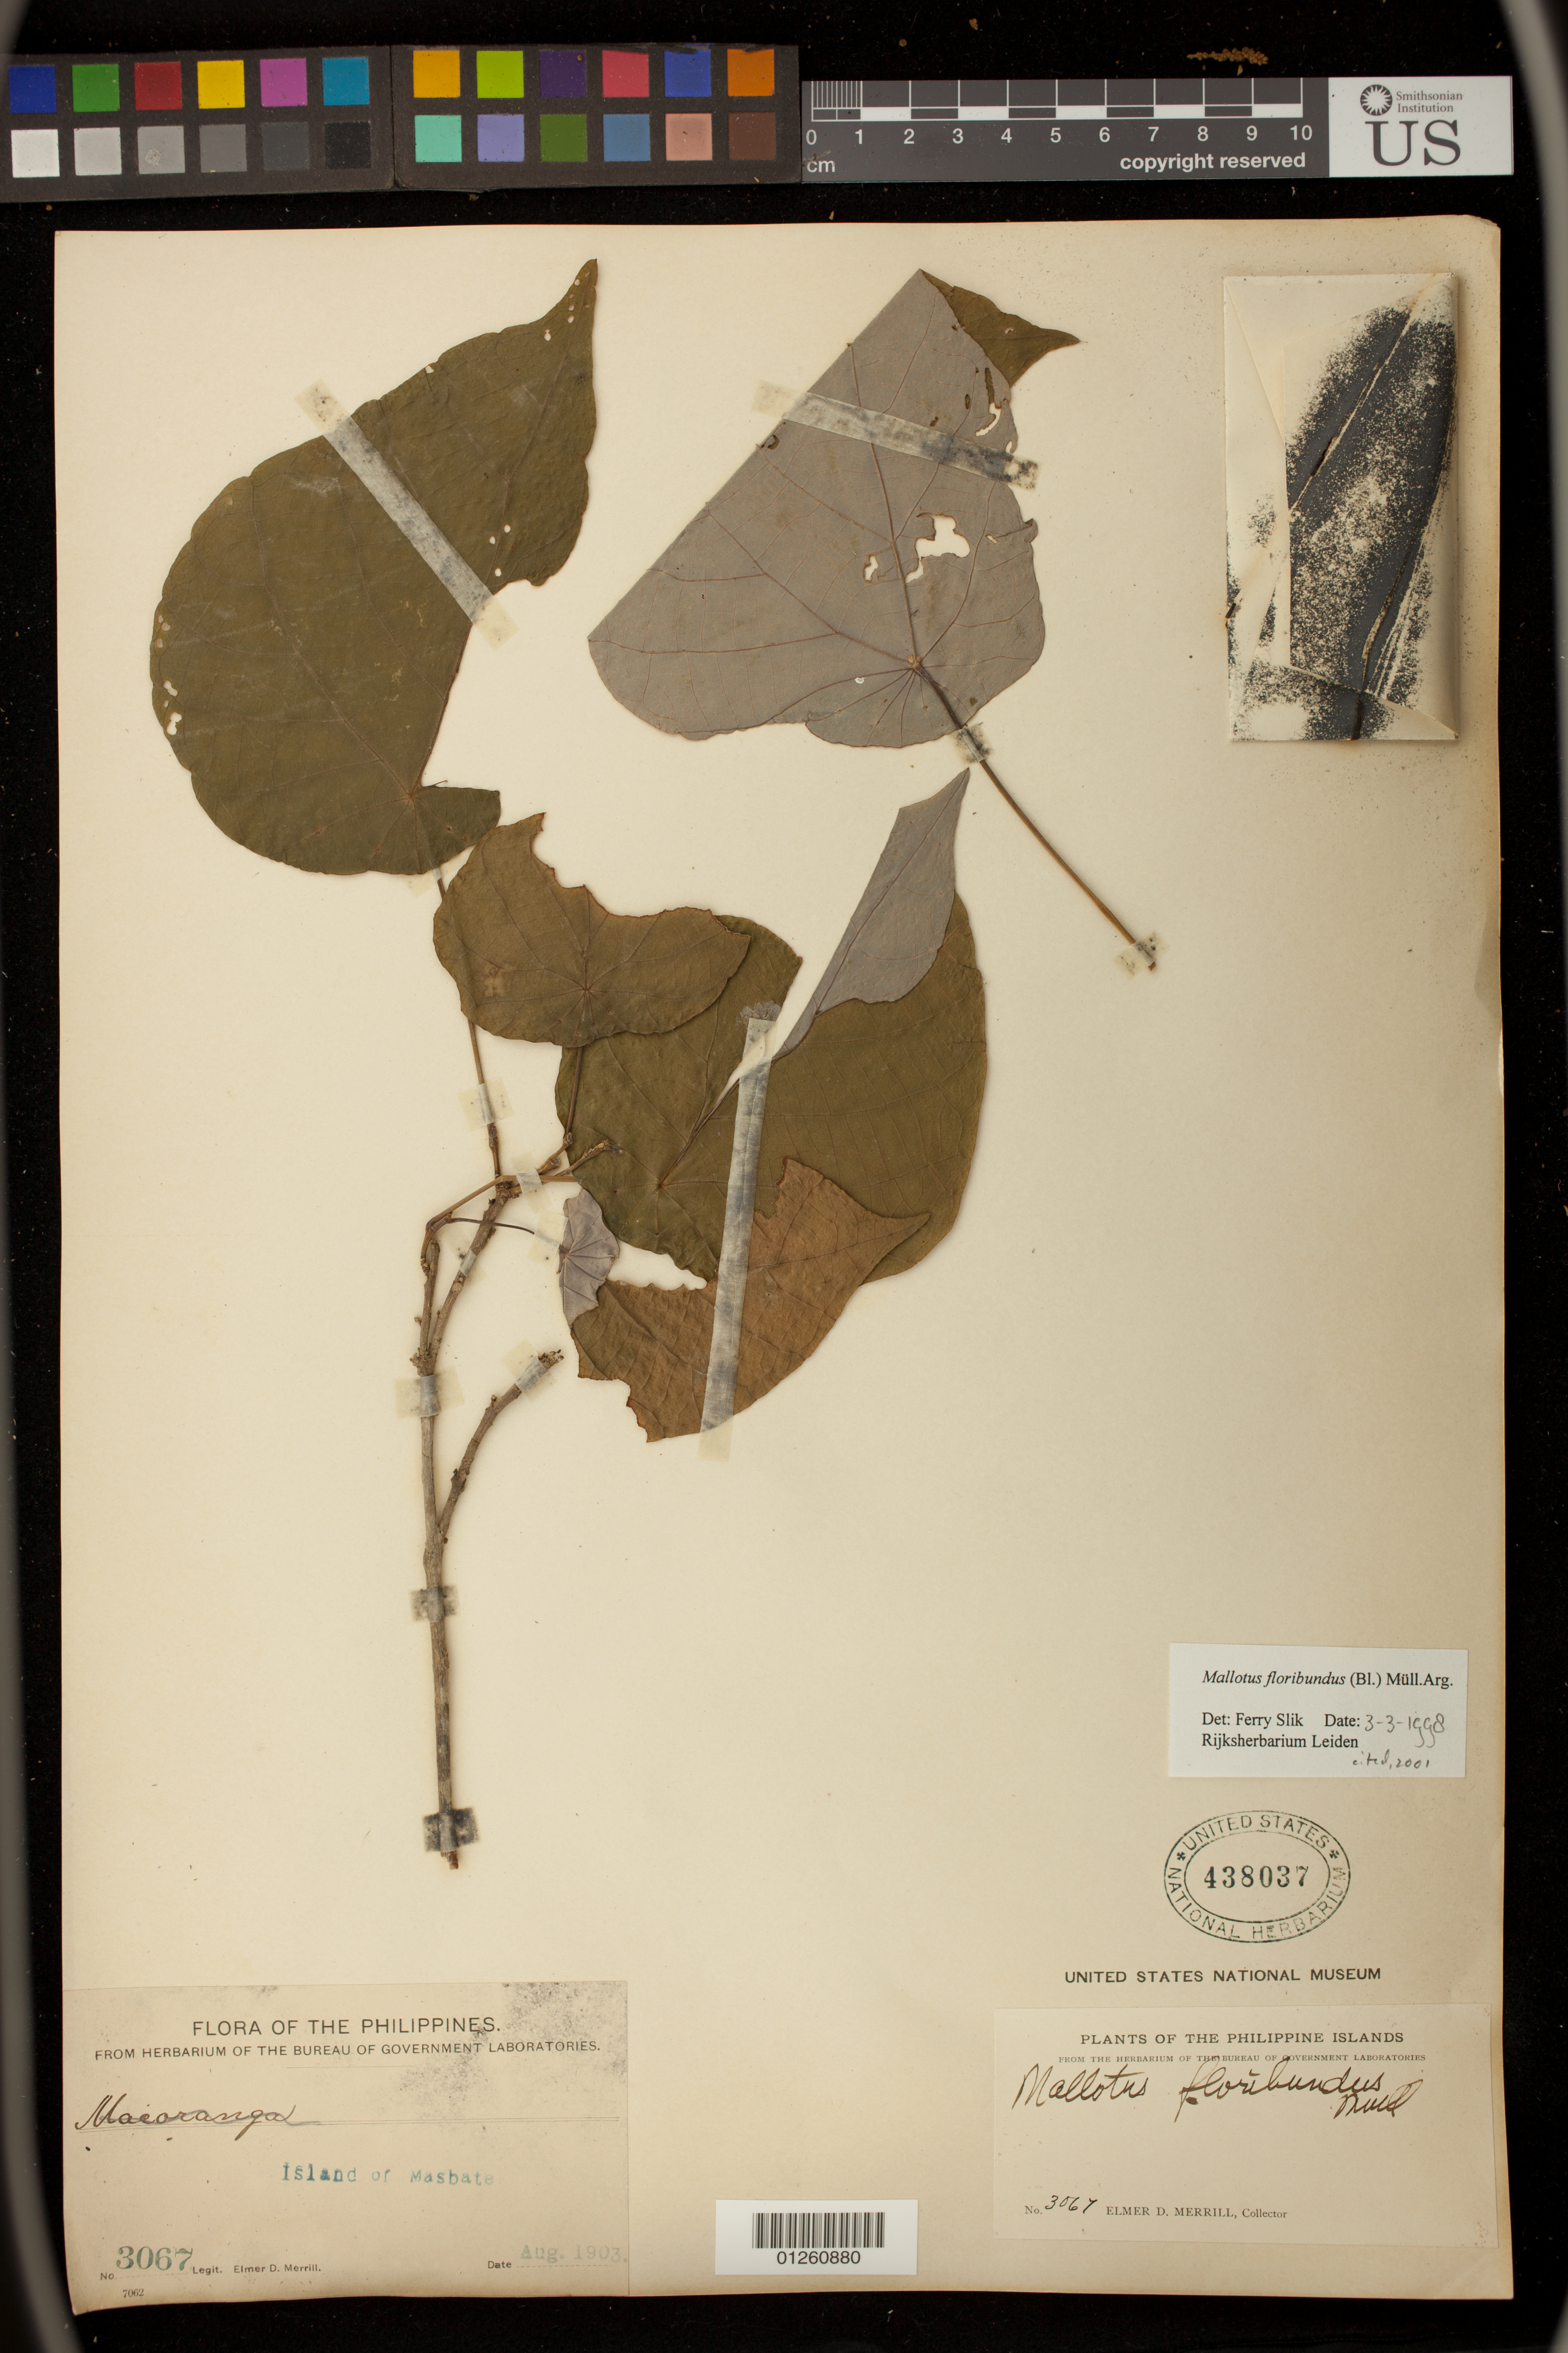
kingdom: Plantae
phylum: Tracheophyta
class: Magnoliopsida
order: Malpighiales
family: Euphorbiaceae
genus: Mallotus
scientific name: Mallotus floribundus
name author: (Blume) Müll. Arg.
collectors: E. D. Merrill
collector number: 3067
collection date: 1903-08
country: Philippines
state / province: Bicol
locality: Island of Masbate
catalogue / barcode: US 438037